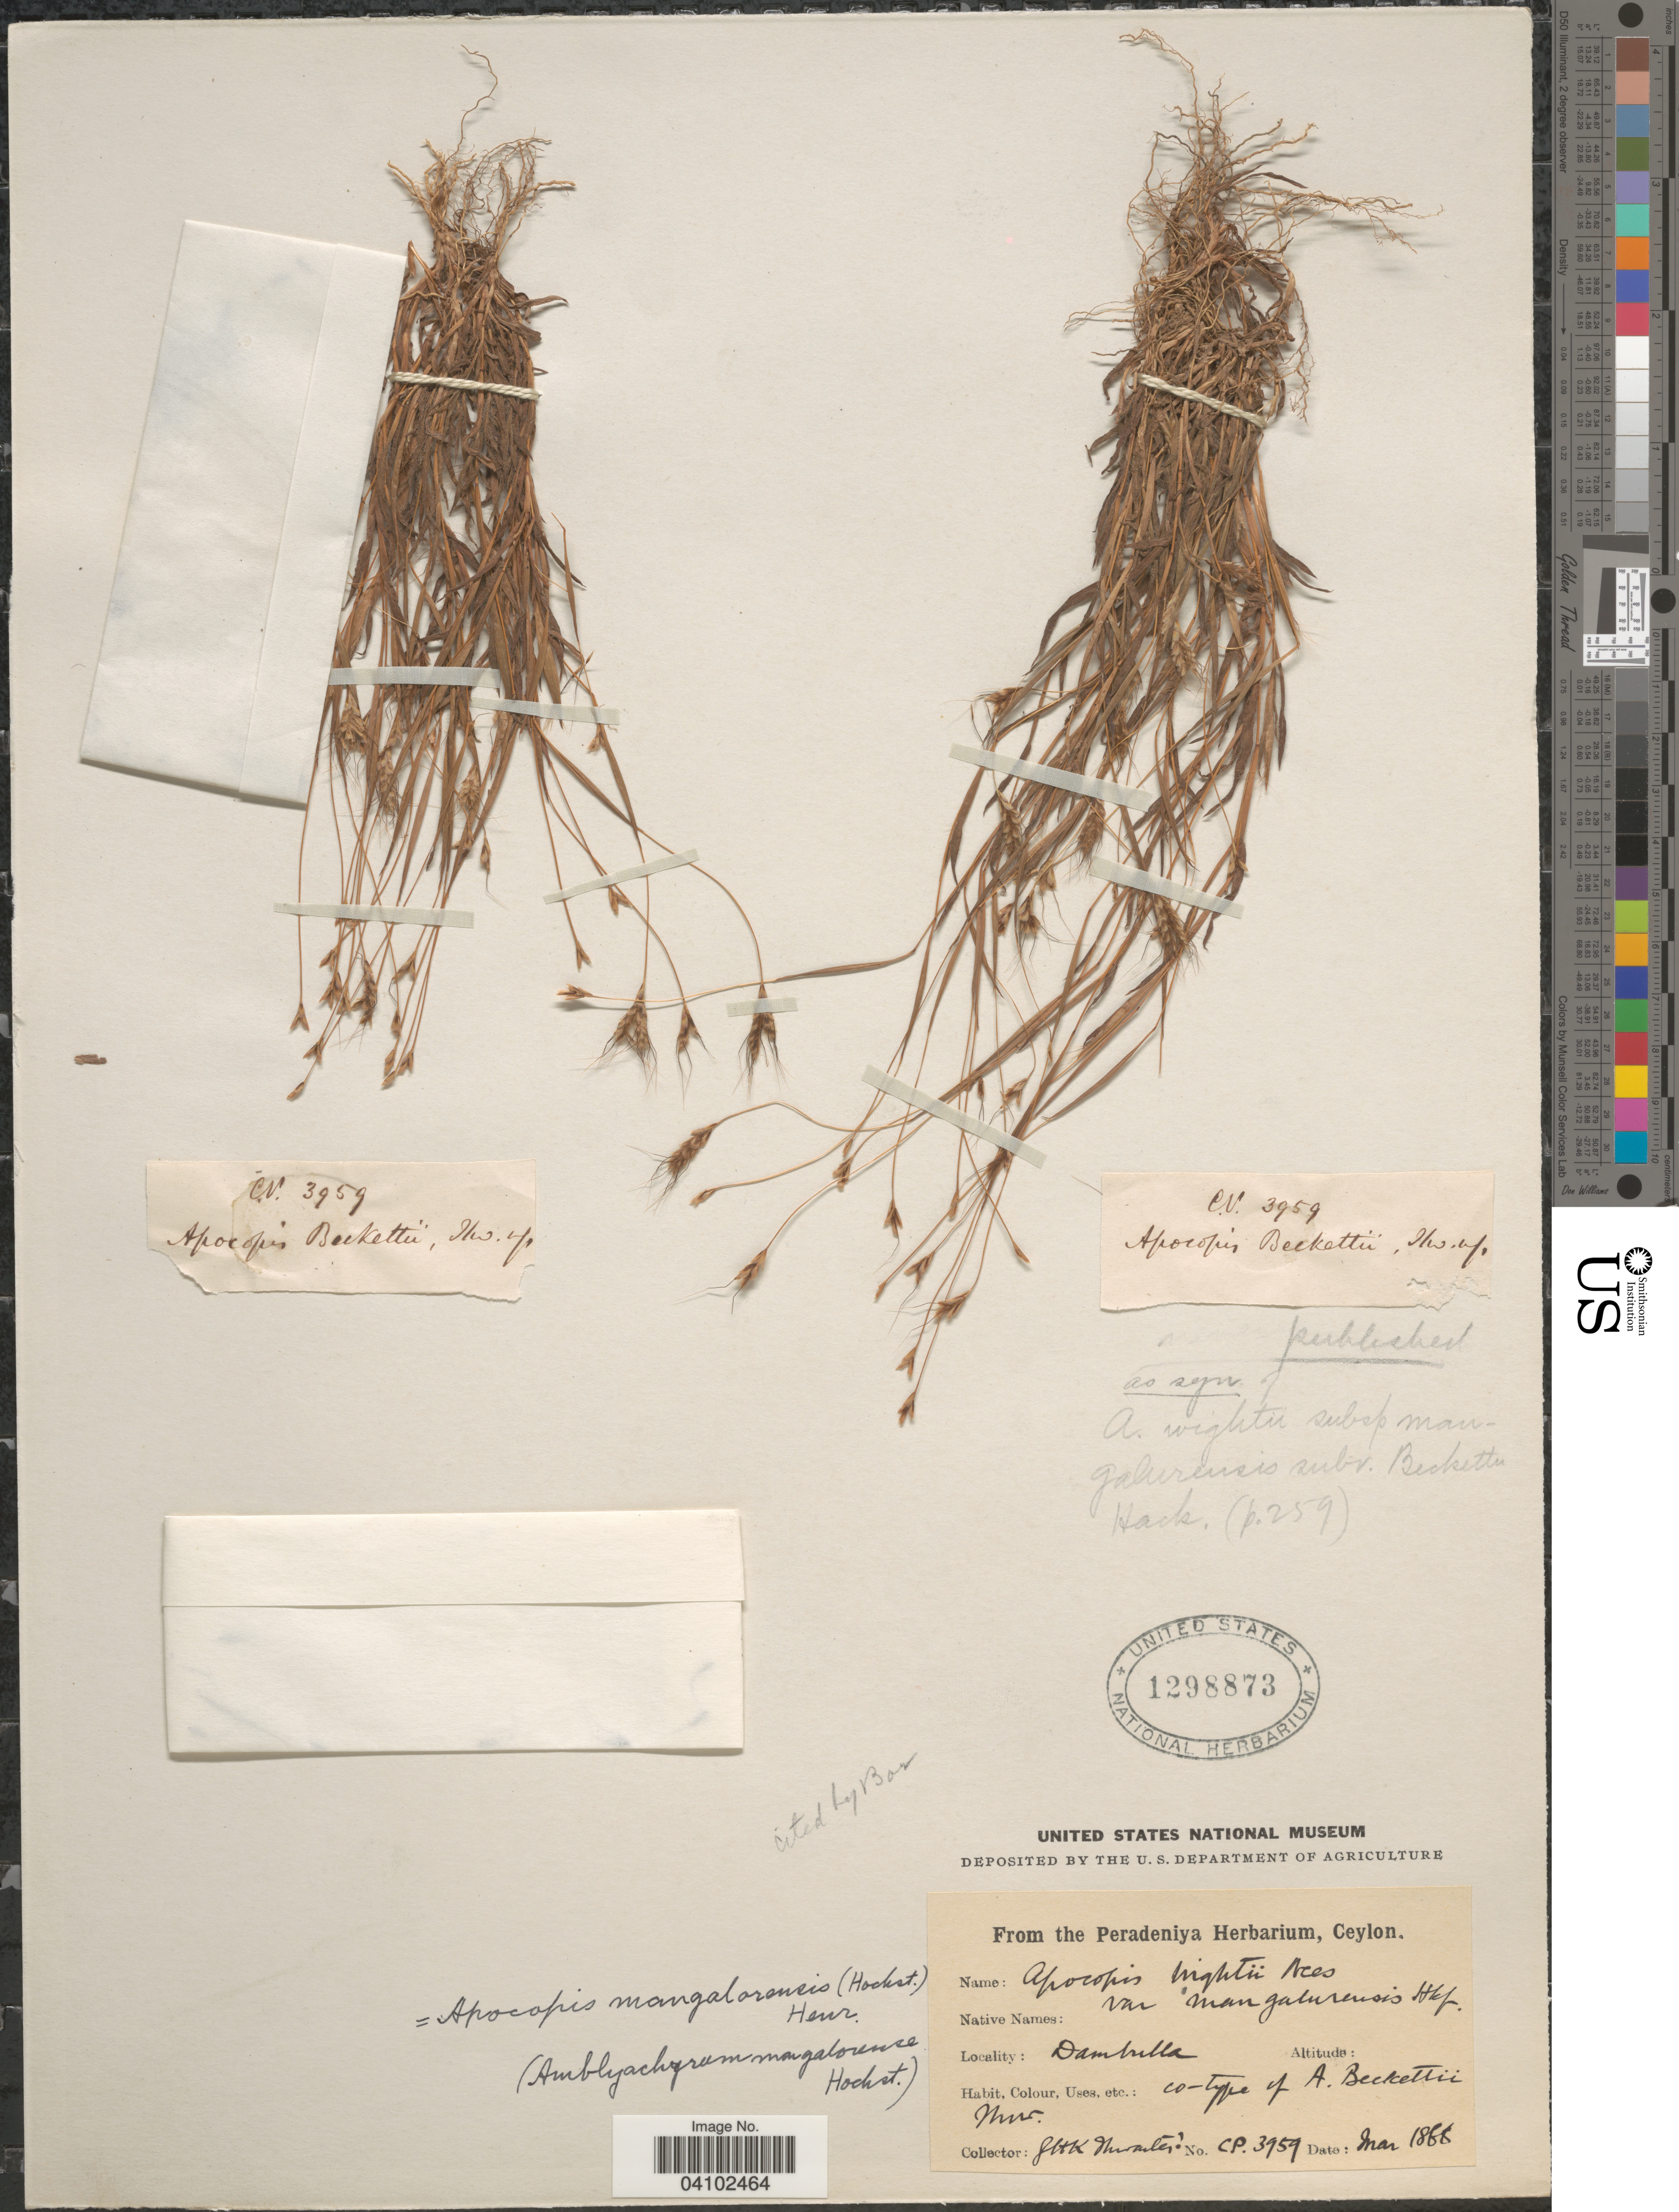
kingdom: Plantae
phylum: Tracheophyta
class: Liliopsida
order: Poales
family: Poaceae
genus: Apocopis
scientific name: Apocopis mangalorensis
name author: (Hochst. ex Steud.) Henr.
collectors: G. H. K. Thwaites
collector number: CP3959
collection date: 1868-03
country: Sri Lanka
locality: Dambulla.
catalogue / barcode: US 1298873